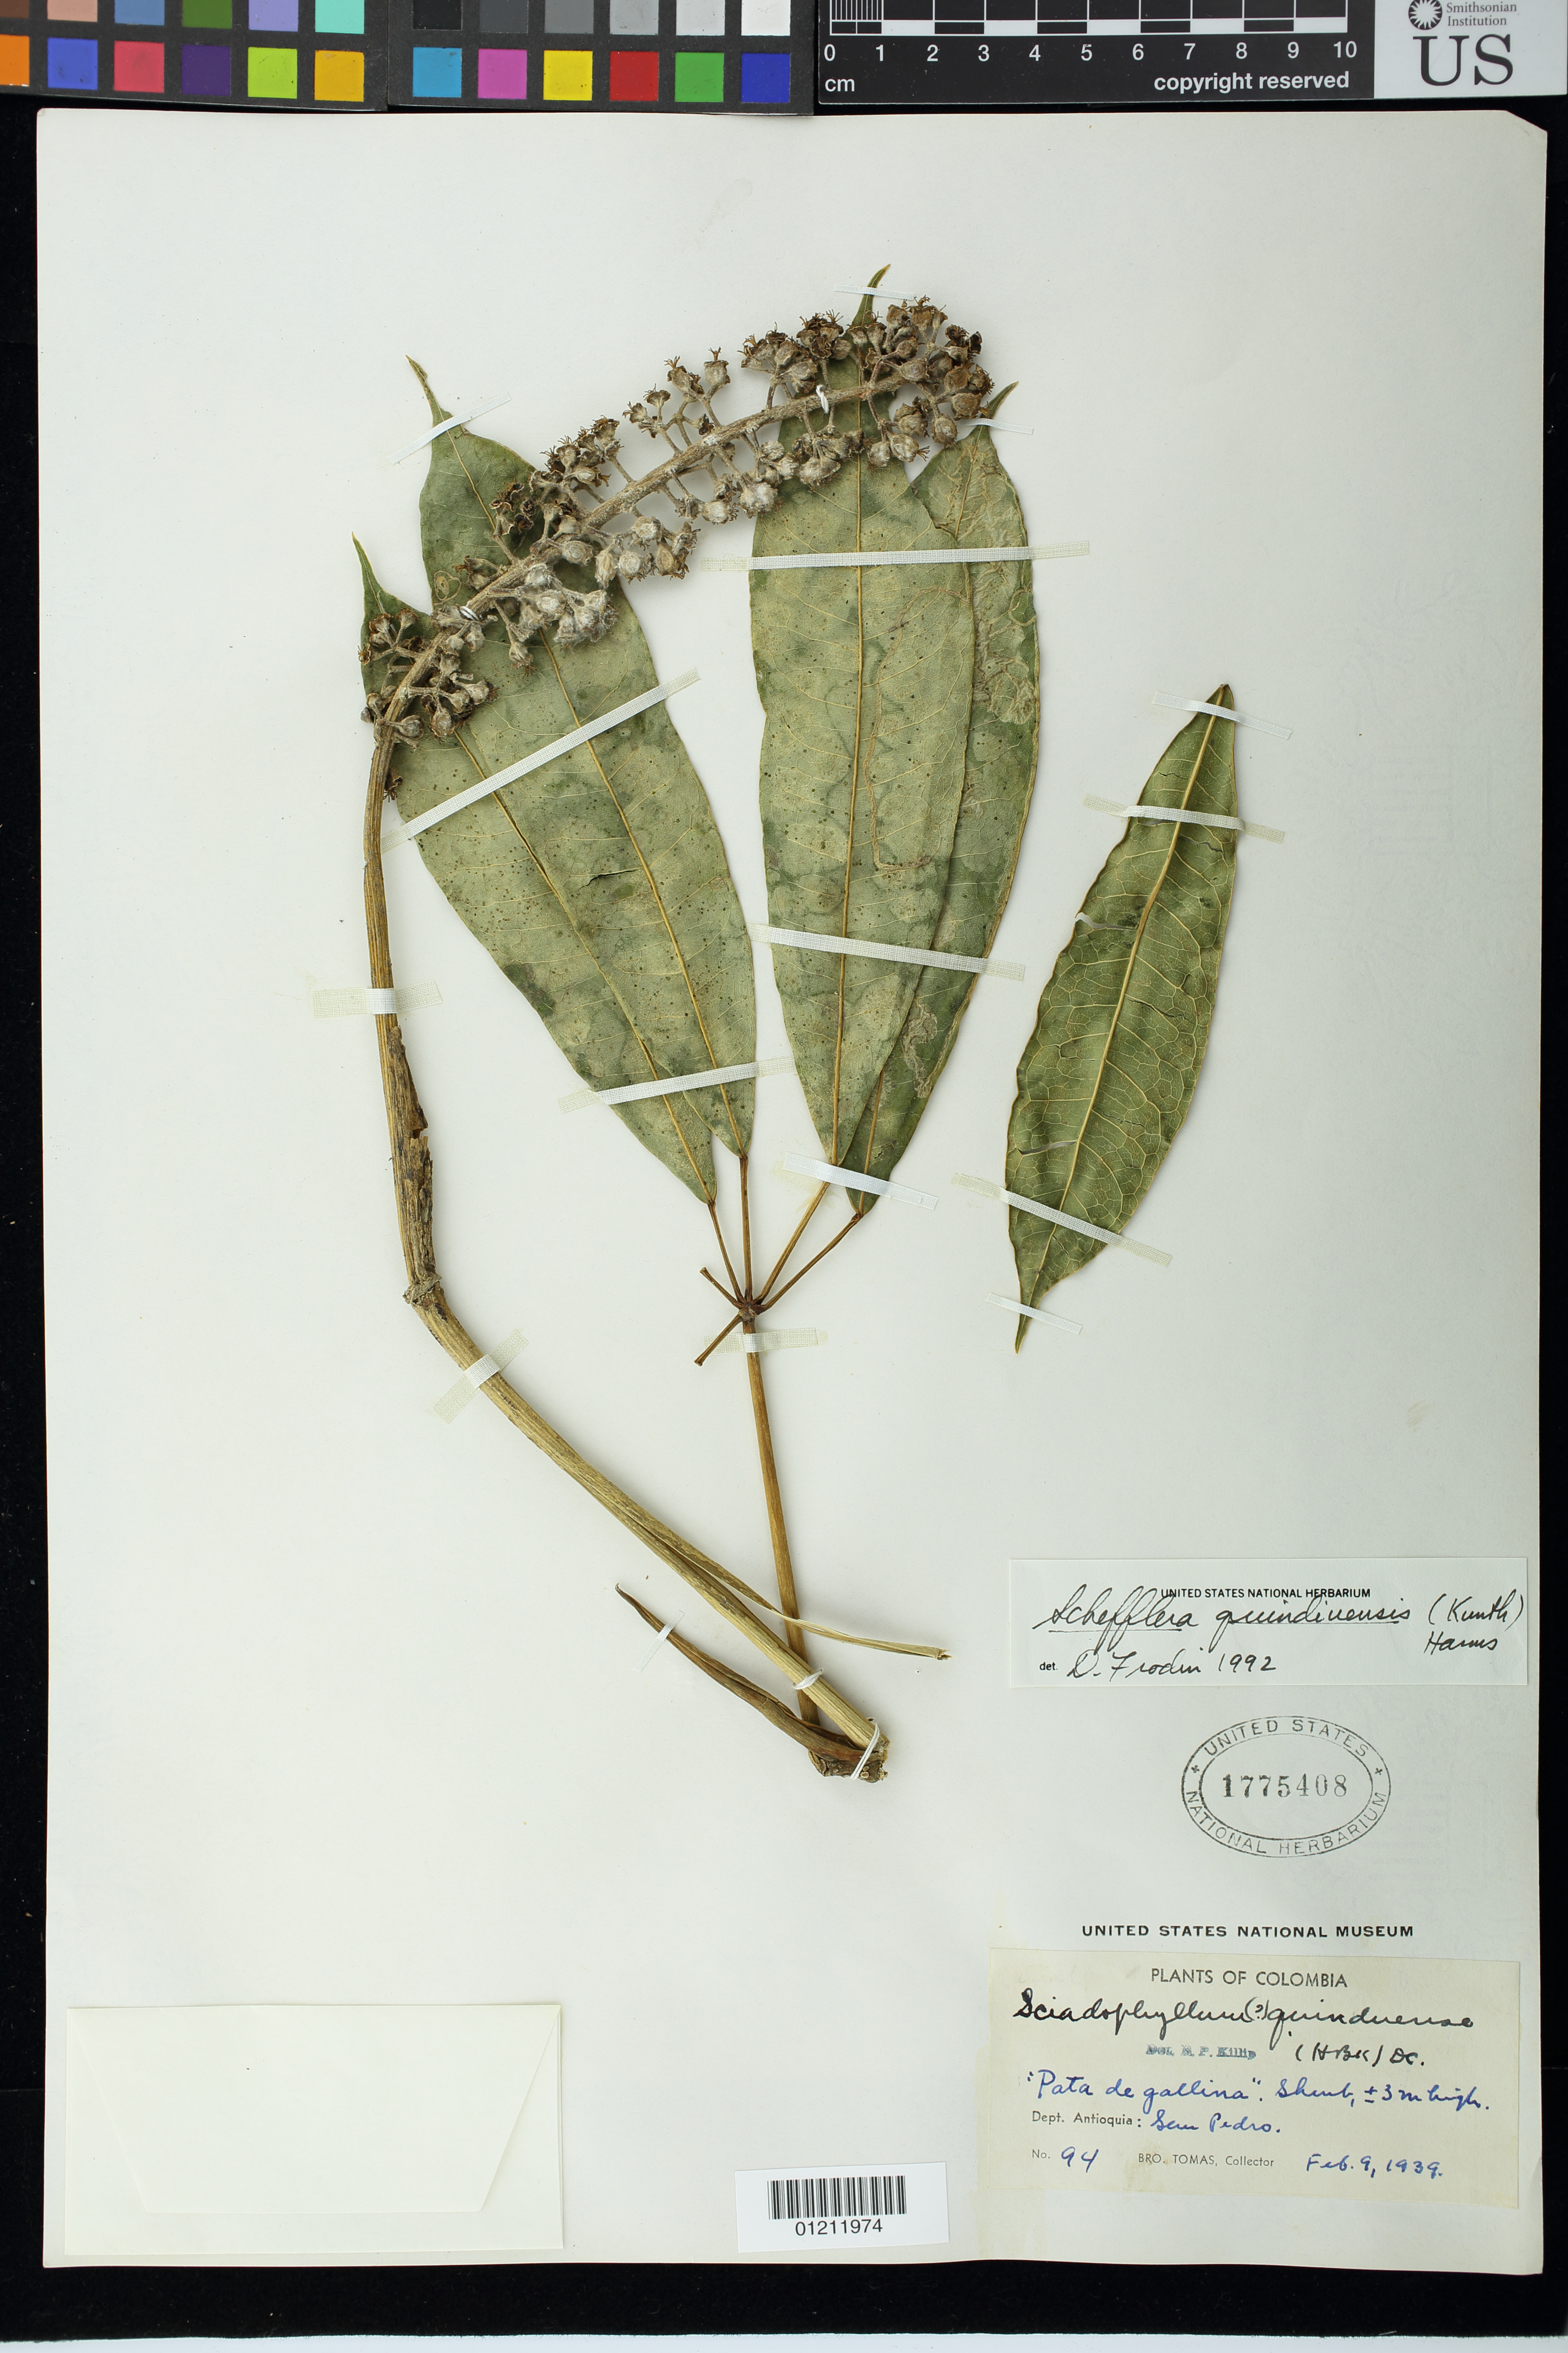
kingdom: Plantae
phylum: Tracheophyta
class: Magnoliopsida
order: Apiales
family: Araliaceae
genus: Schefflera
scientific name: Schefflera quinduensis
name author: (Kunth) Harms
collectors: B. Tomas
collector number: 94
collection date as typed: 09 Feb 1939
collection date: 1939-02-09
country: Colombia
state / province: Antioquia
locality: San Pedro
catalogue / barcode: US 1775408